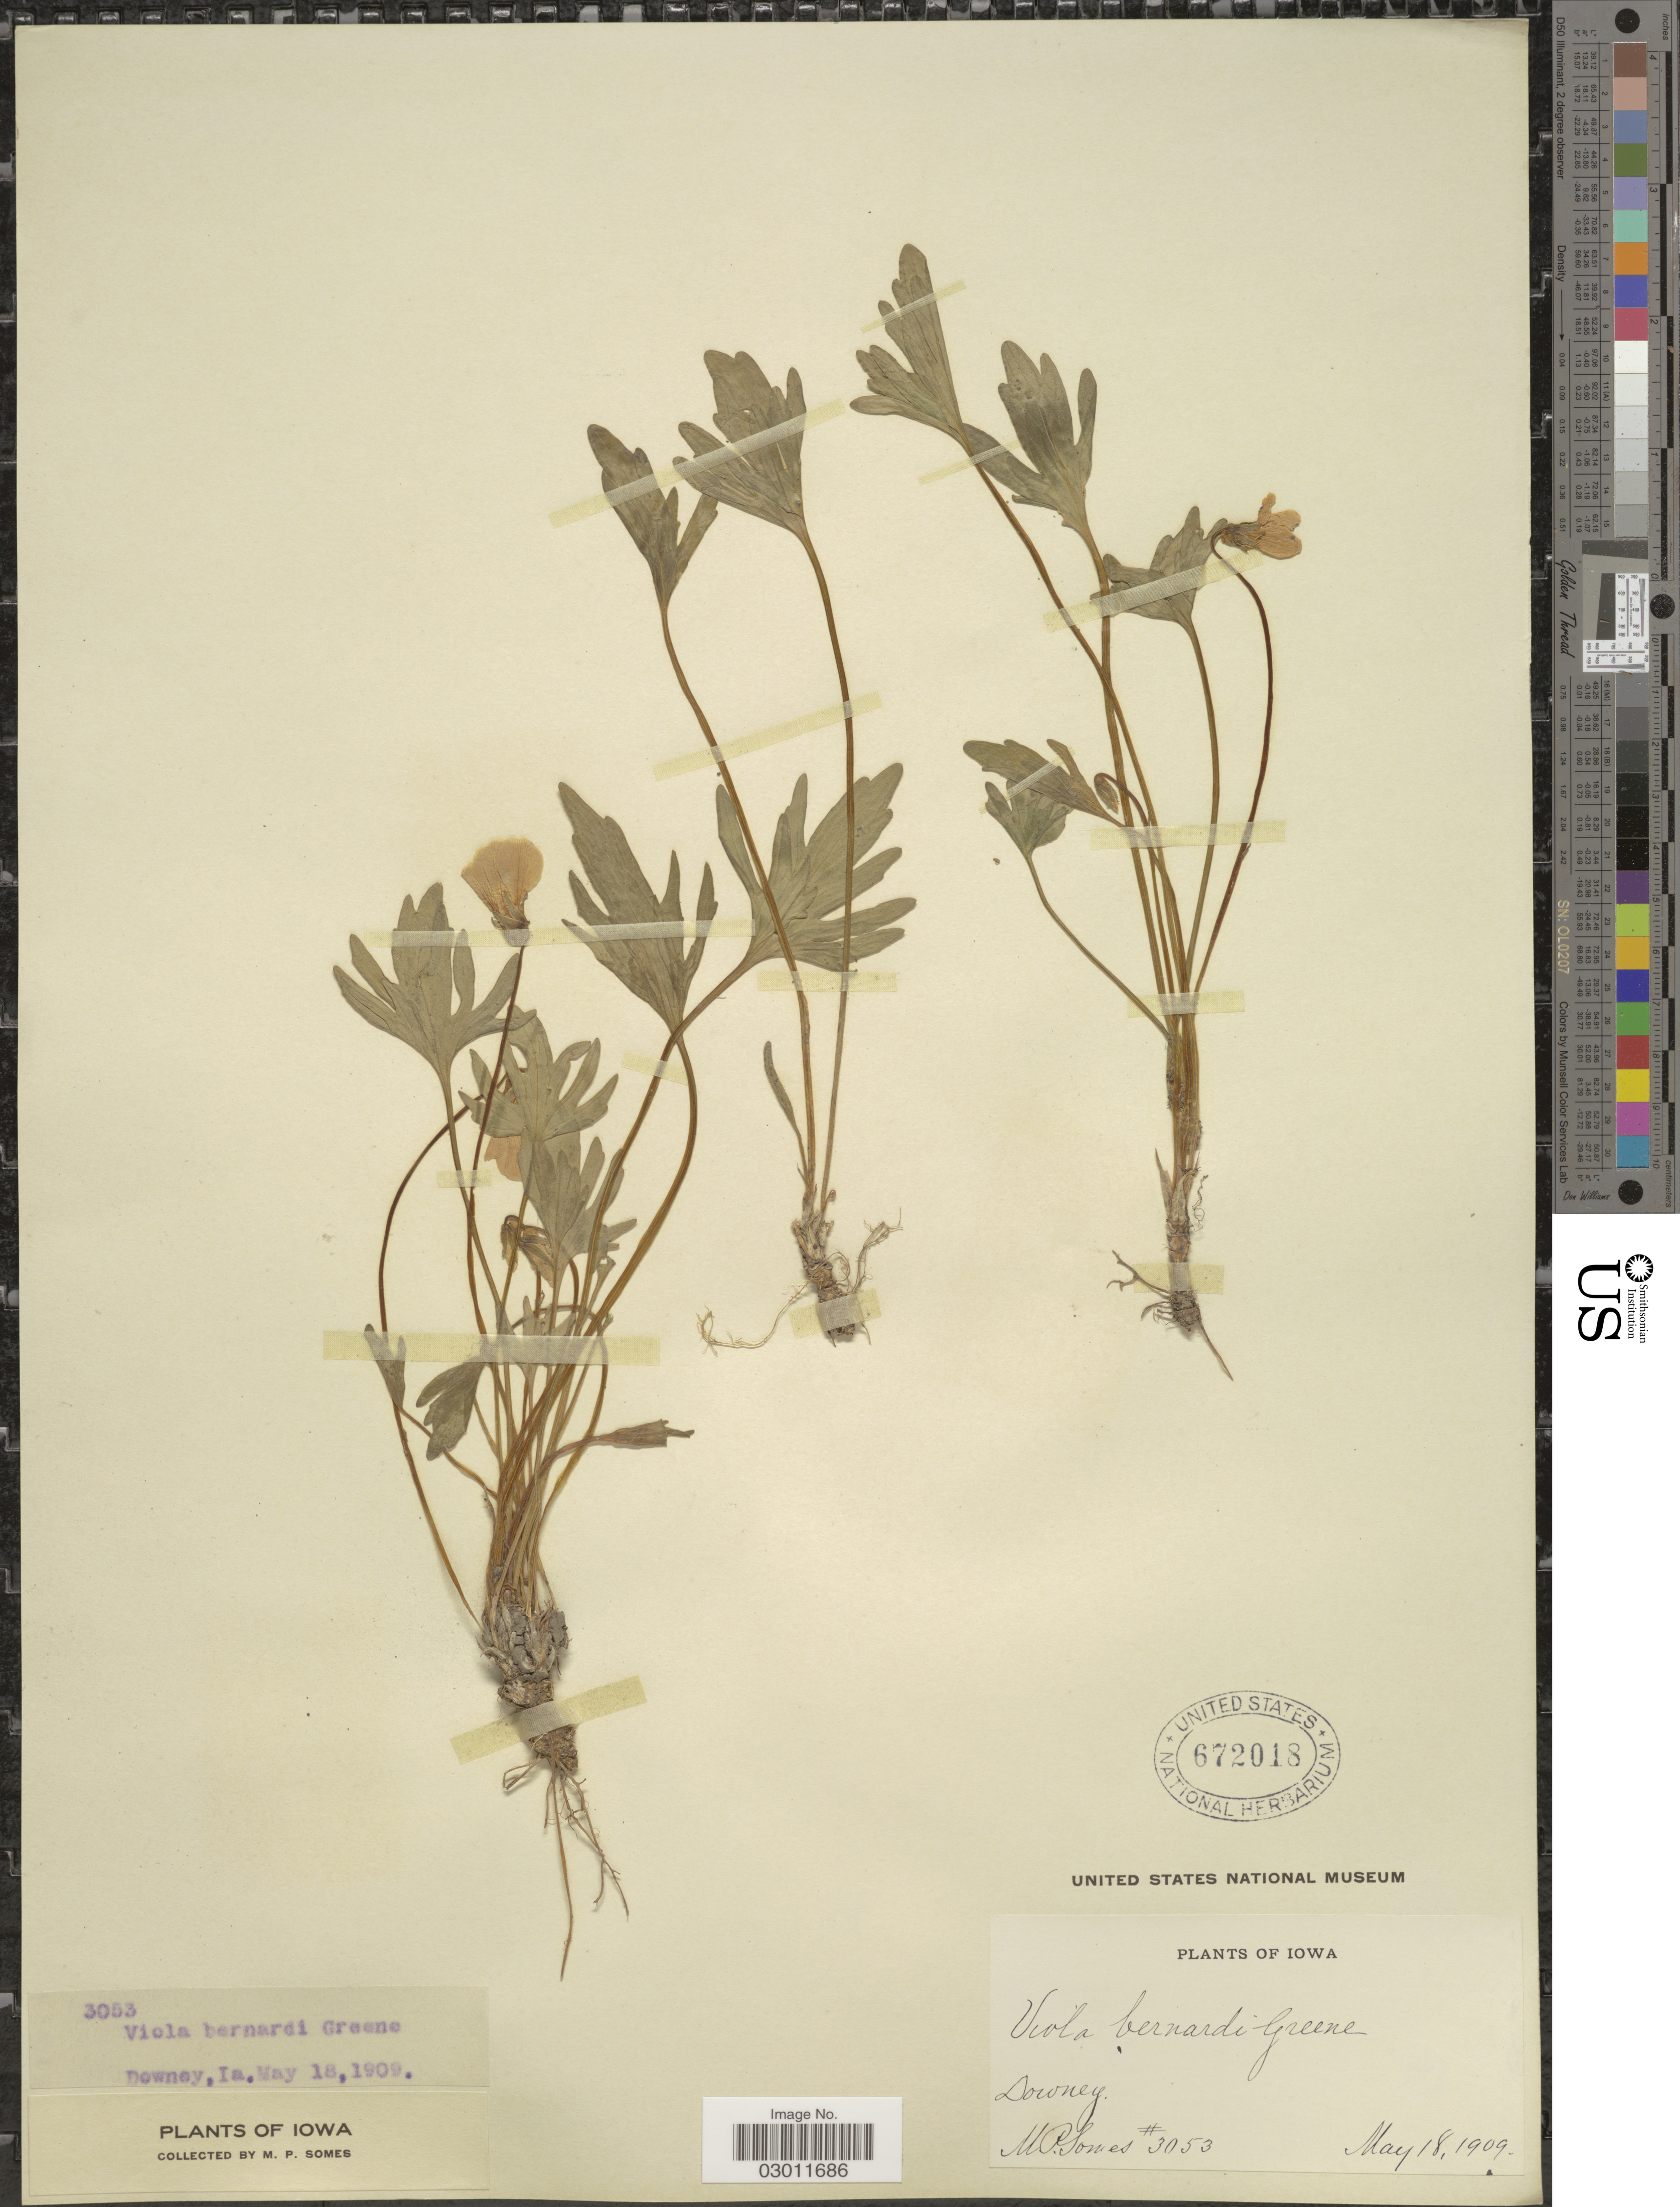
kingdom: Plantae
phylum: Tracheophyta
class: Magnoliopsida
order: Malpighiales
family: Violaceae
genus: Viola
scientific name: Viola x bernardii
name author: (Greene) Greene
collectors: M. Somes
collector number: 3053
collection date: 1909-05-18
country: United States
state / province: Iowa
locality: Downey.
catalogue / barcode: US 672018